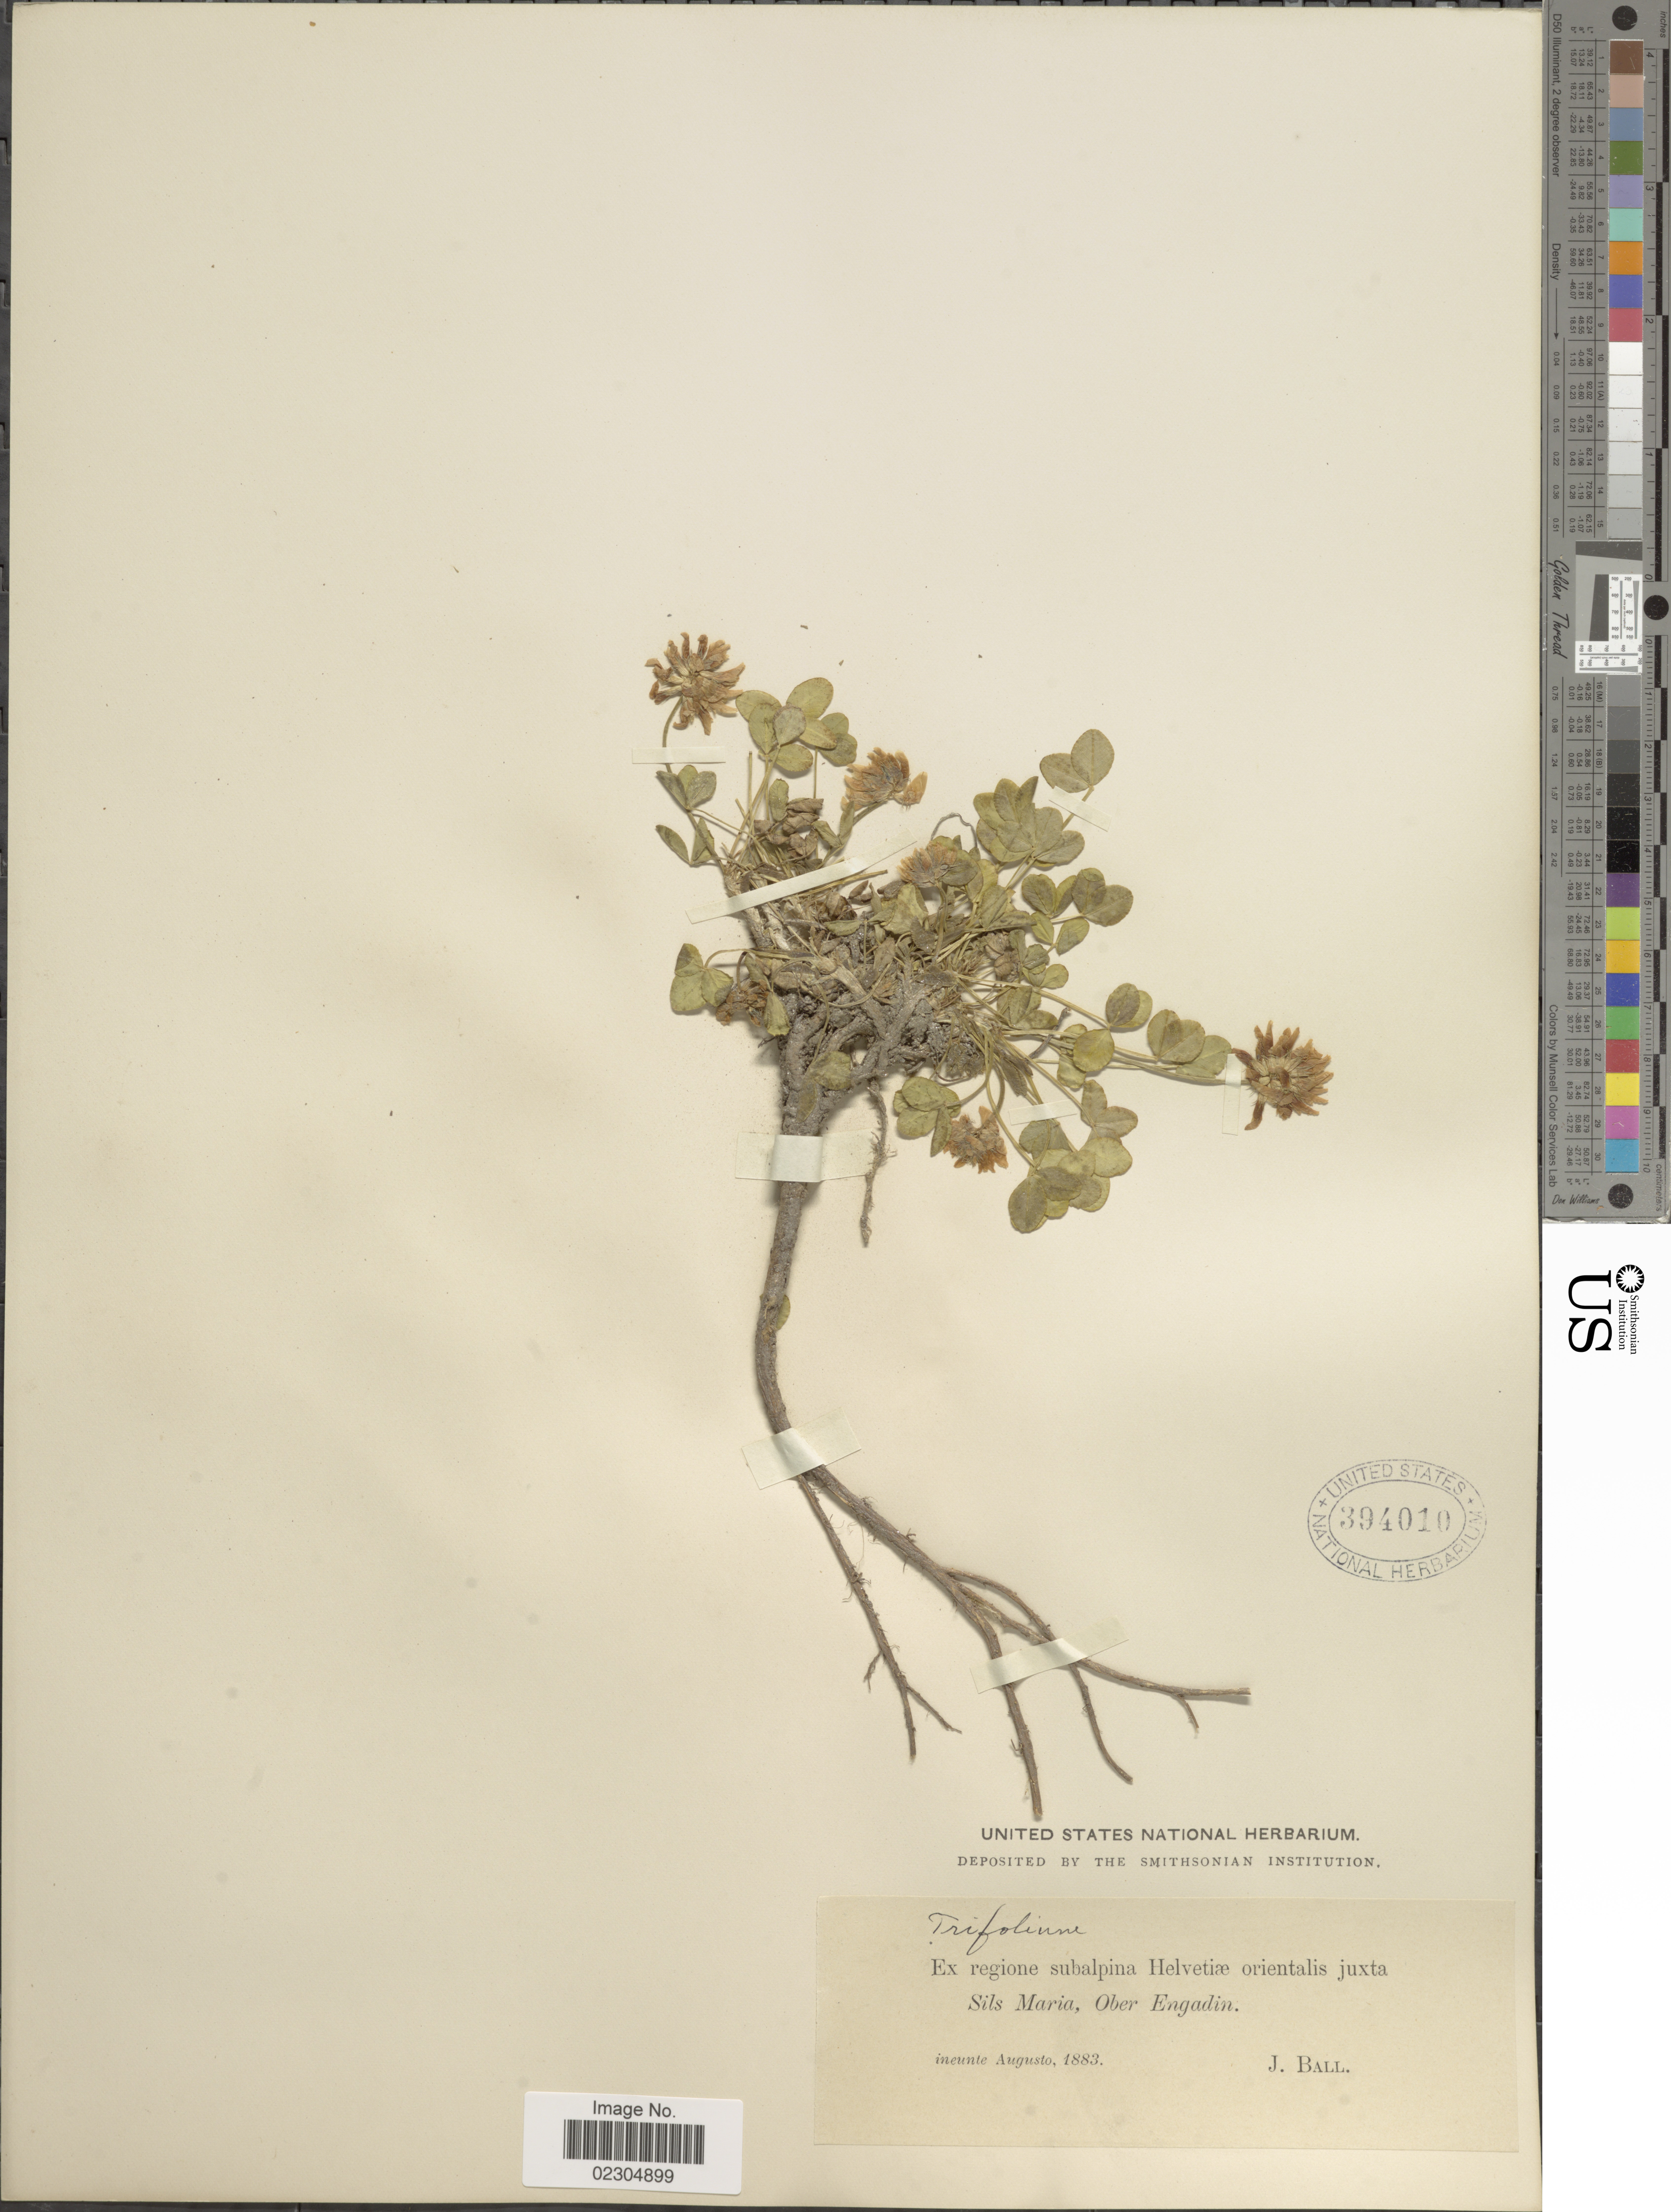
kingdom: Plantae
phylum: Tracheophyta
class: Magnoliopsida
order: Fabales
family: Fabaceae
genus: Trifolium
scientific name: Trifolium sp.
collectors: J. Ball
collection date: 1883-08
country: Switzerland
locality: Ex regione subalpina Helvetiae orientalis juxta Sils Maria, Ober Engadin.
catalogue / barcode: US 394010